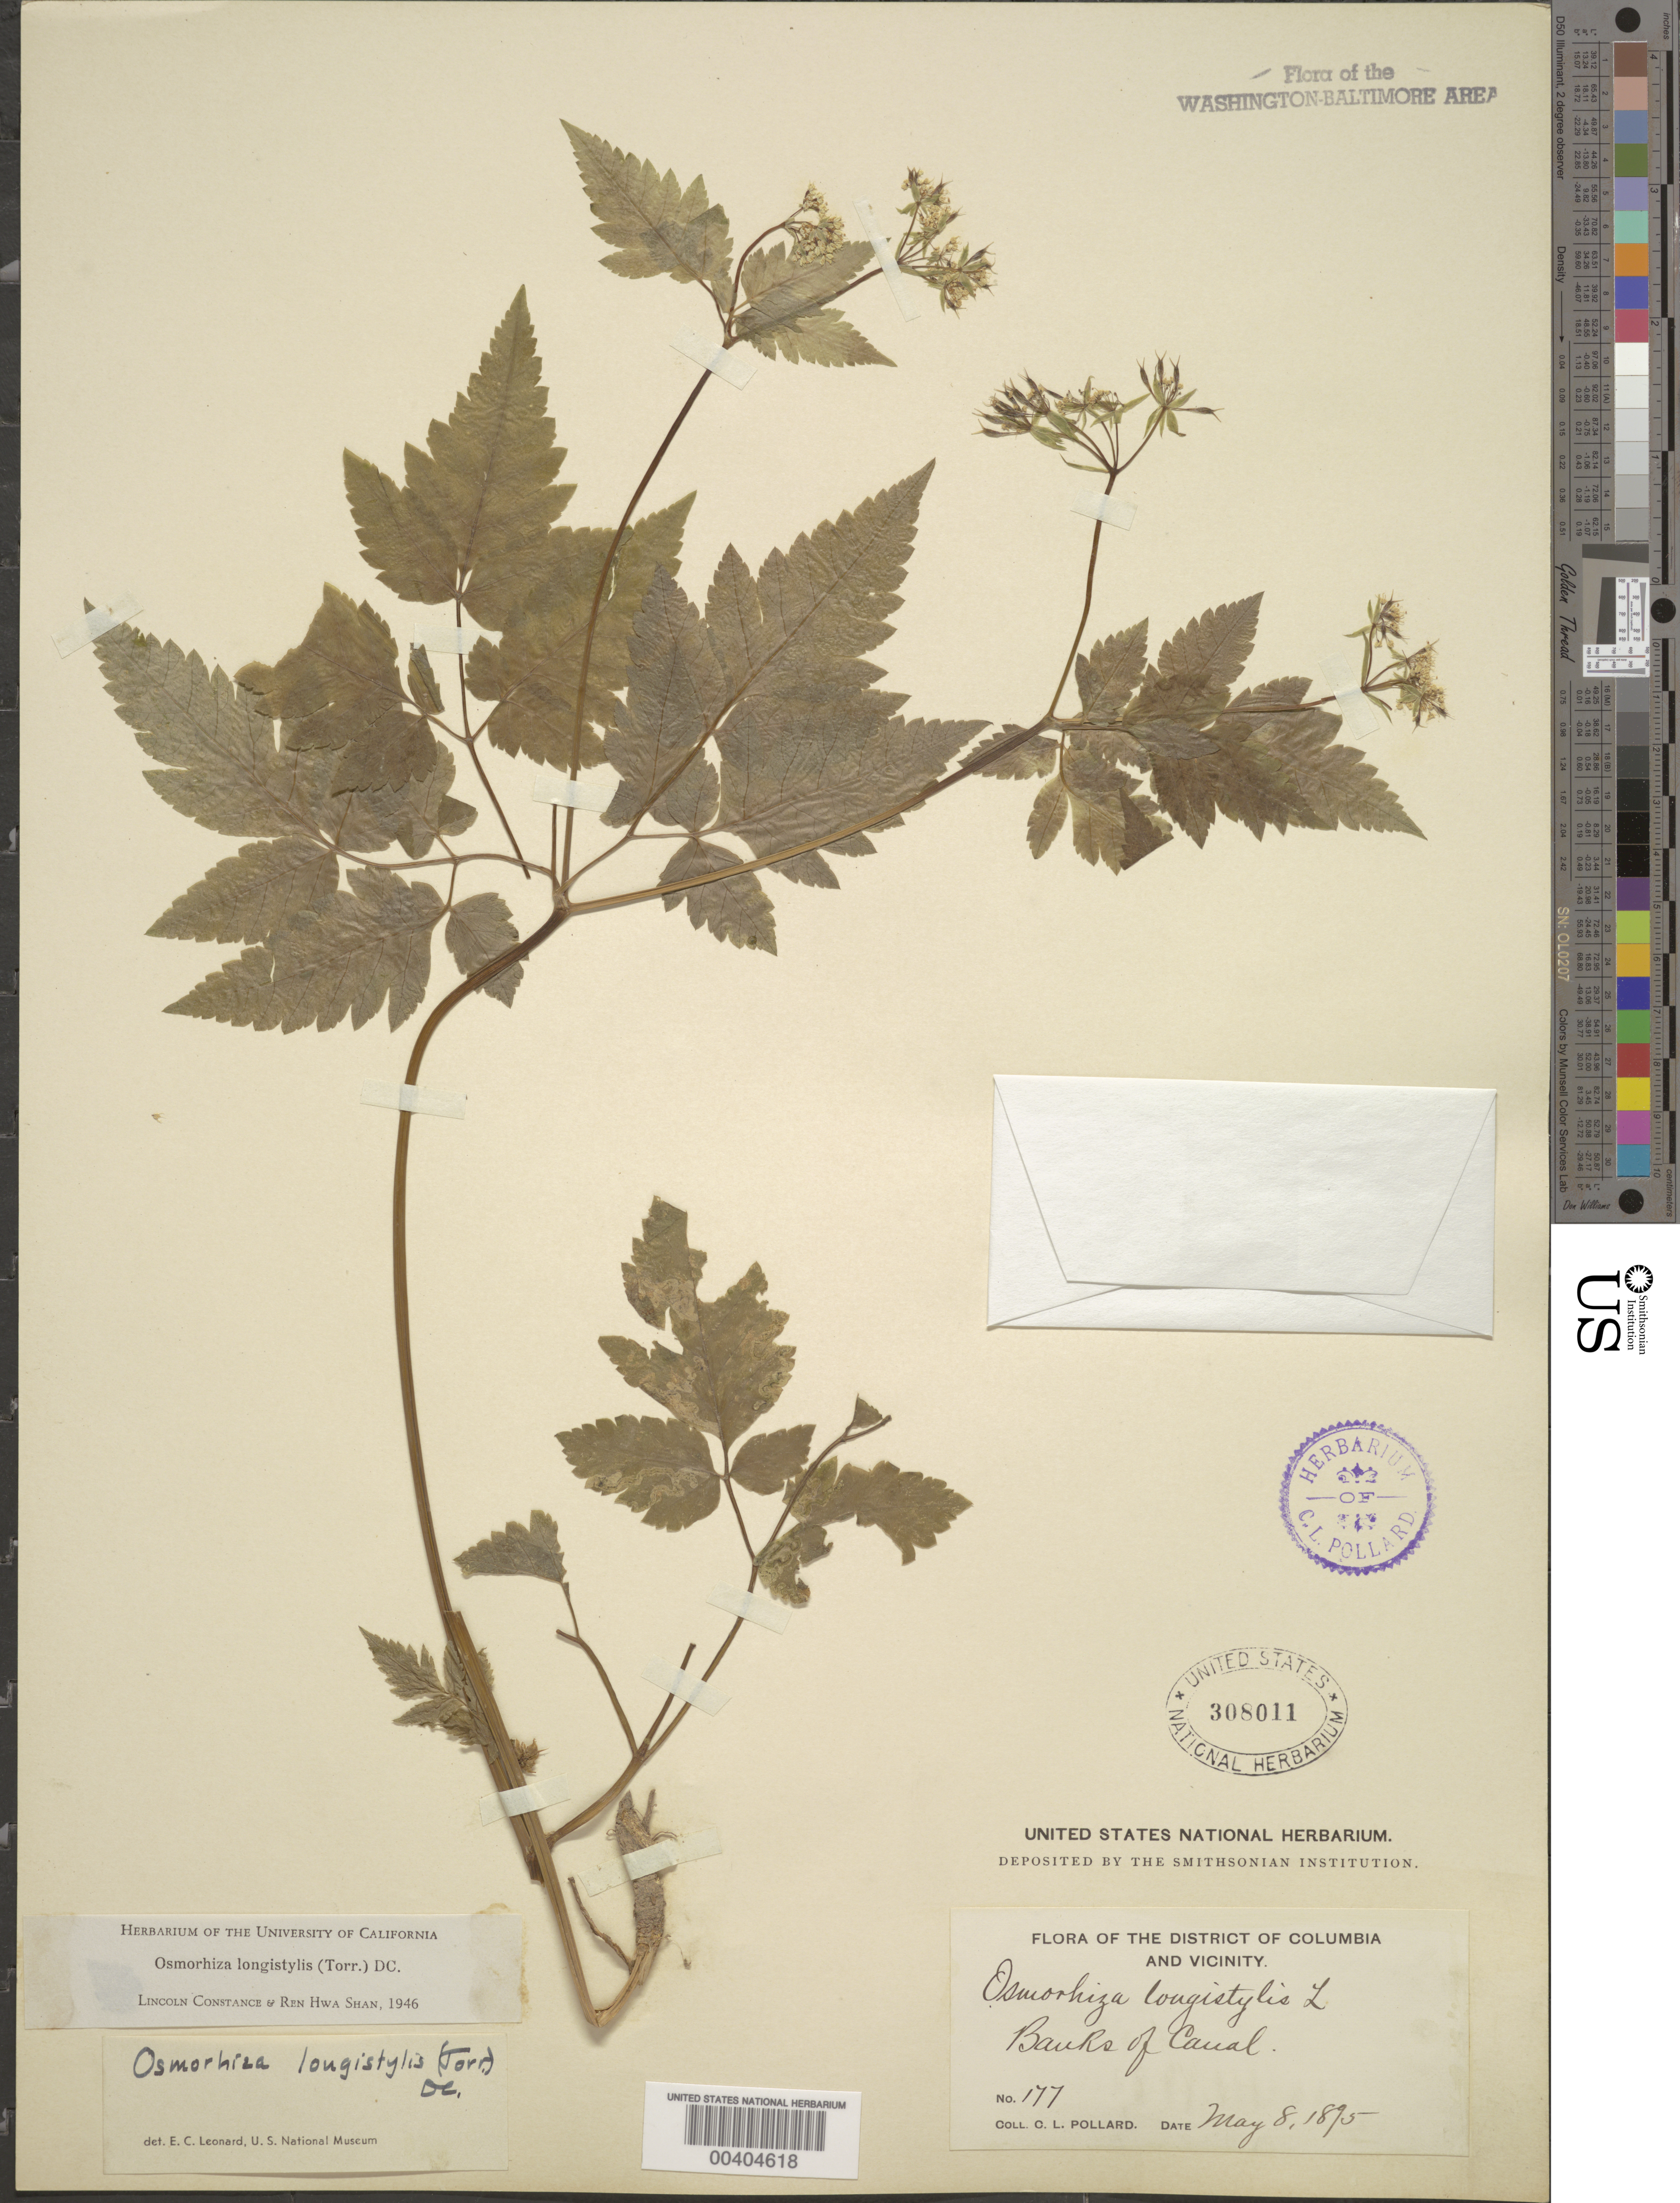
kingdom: Plantae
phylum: Tracheophyta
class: Magnoliopsida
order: Apiales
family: Apiaceae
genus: Osmorhiza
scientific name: Osmorhiza longistylis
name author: (Torr.) DC.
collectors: C. L. Pollard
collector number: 177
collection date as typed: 08 May 1895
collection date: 1895-05-08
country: United States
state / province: Maryland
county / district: Montgomery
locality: Banks of Canal C. & O. Canal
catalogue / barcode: US 308011